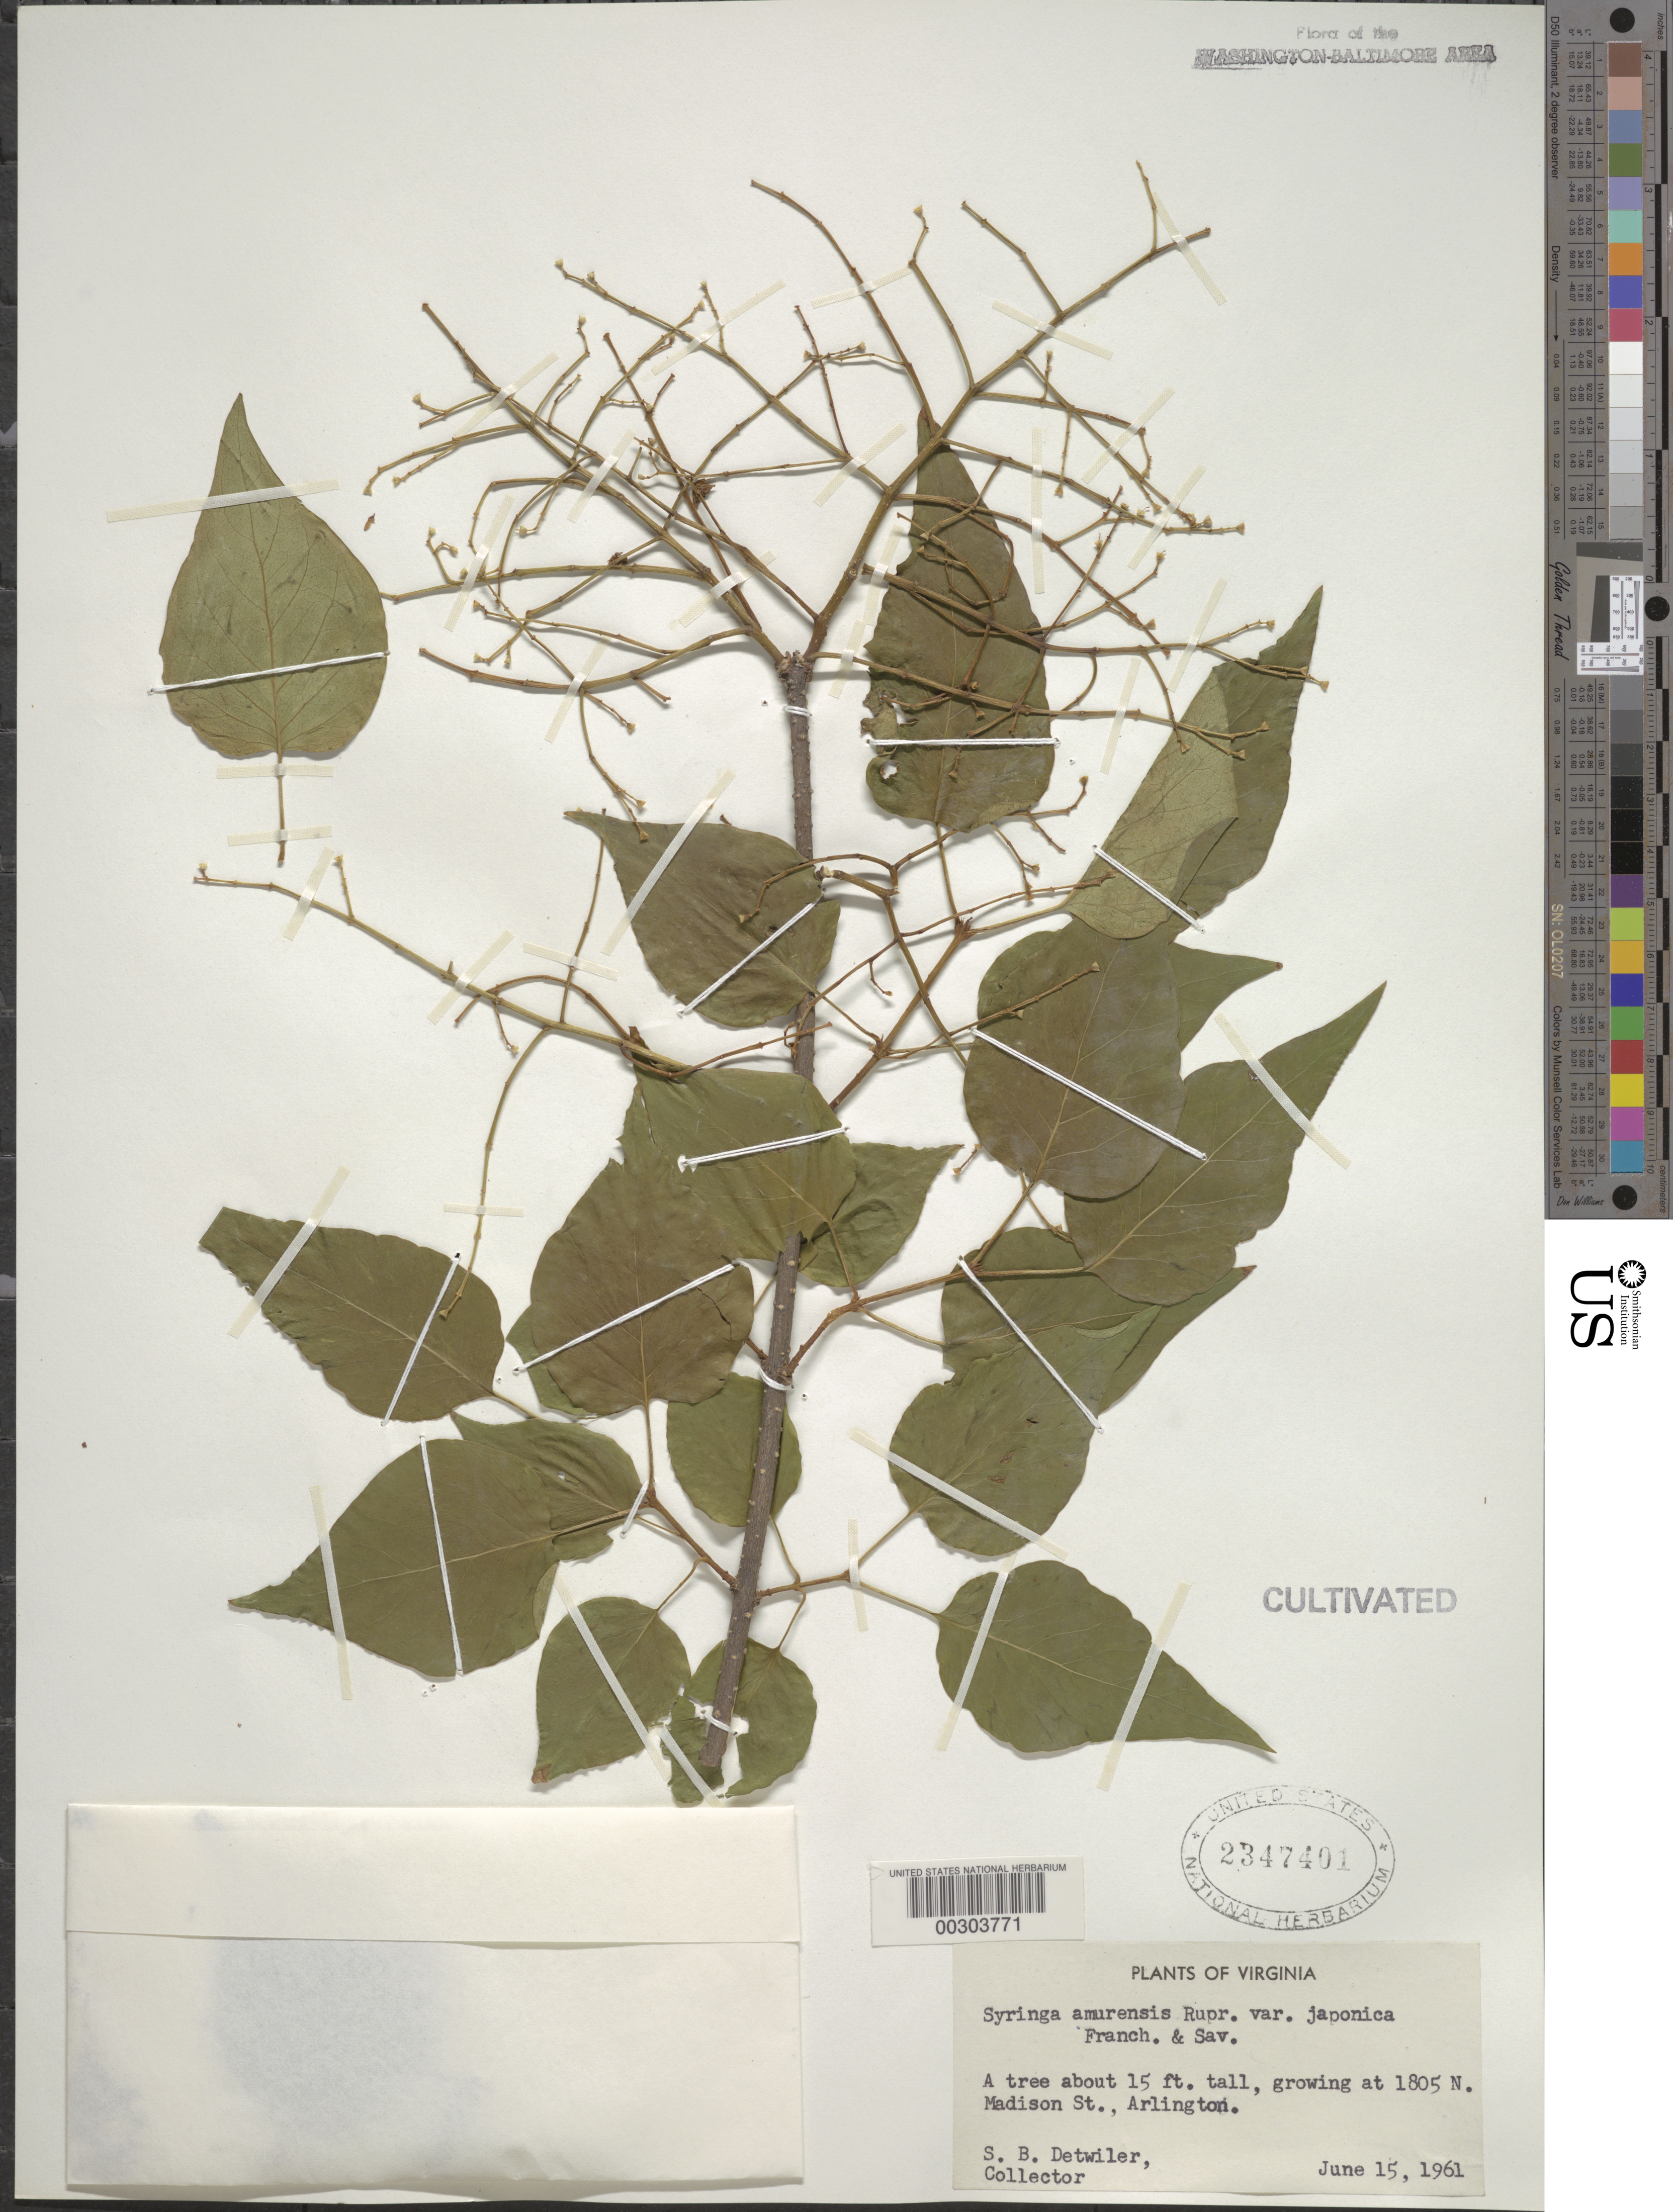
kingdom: Plantae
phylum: Tracheophyta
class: Magnoliopsida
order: Lamiales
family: Oleaceae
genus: Syringa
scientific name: Syringa amurensis var. japonica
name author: (Maxim.) Franch. & Sav.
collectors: S. Detwiler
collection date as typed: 15 Jun 1961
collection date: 1961-06-15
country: United States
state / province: Virginia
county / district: Arlington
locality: Arlington, 1805 N Madison St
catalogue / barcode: US 2347401